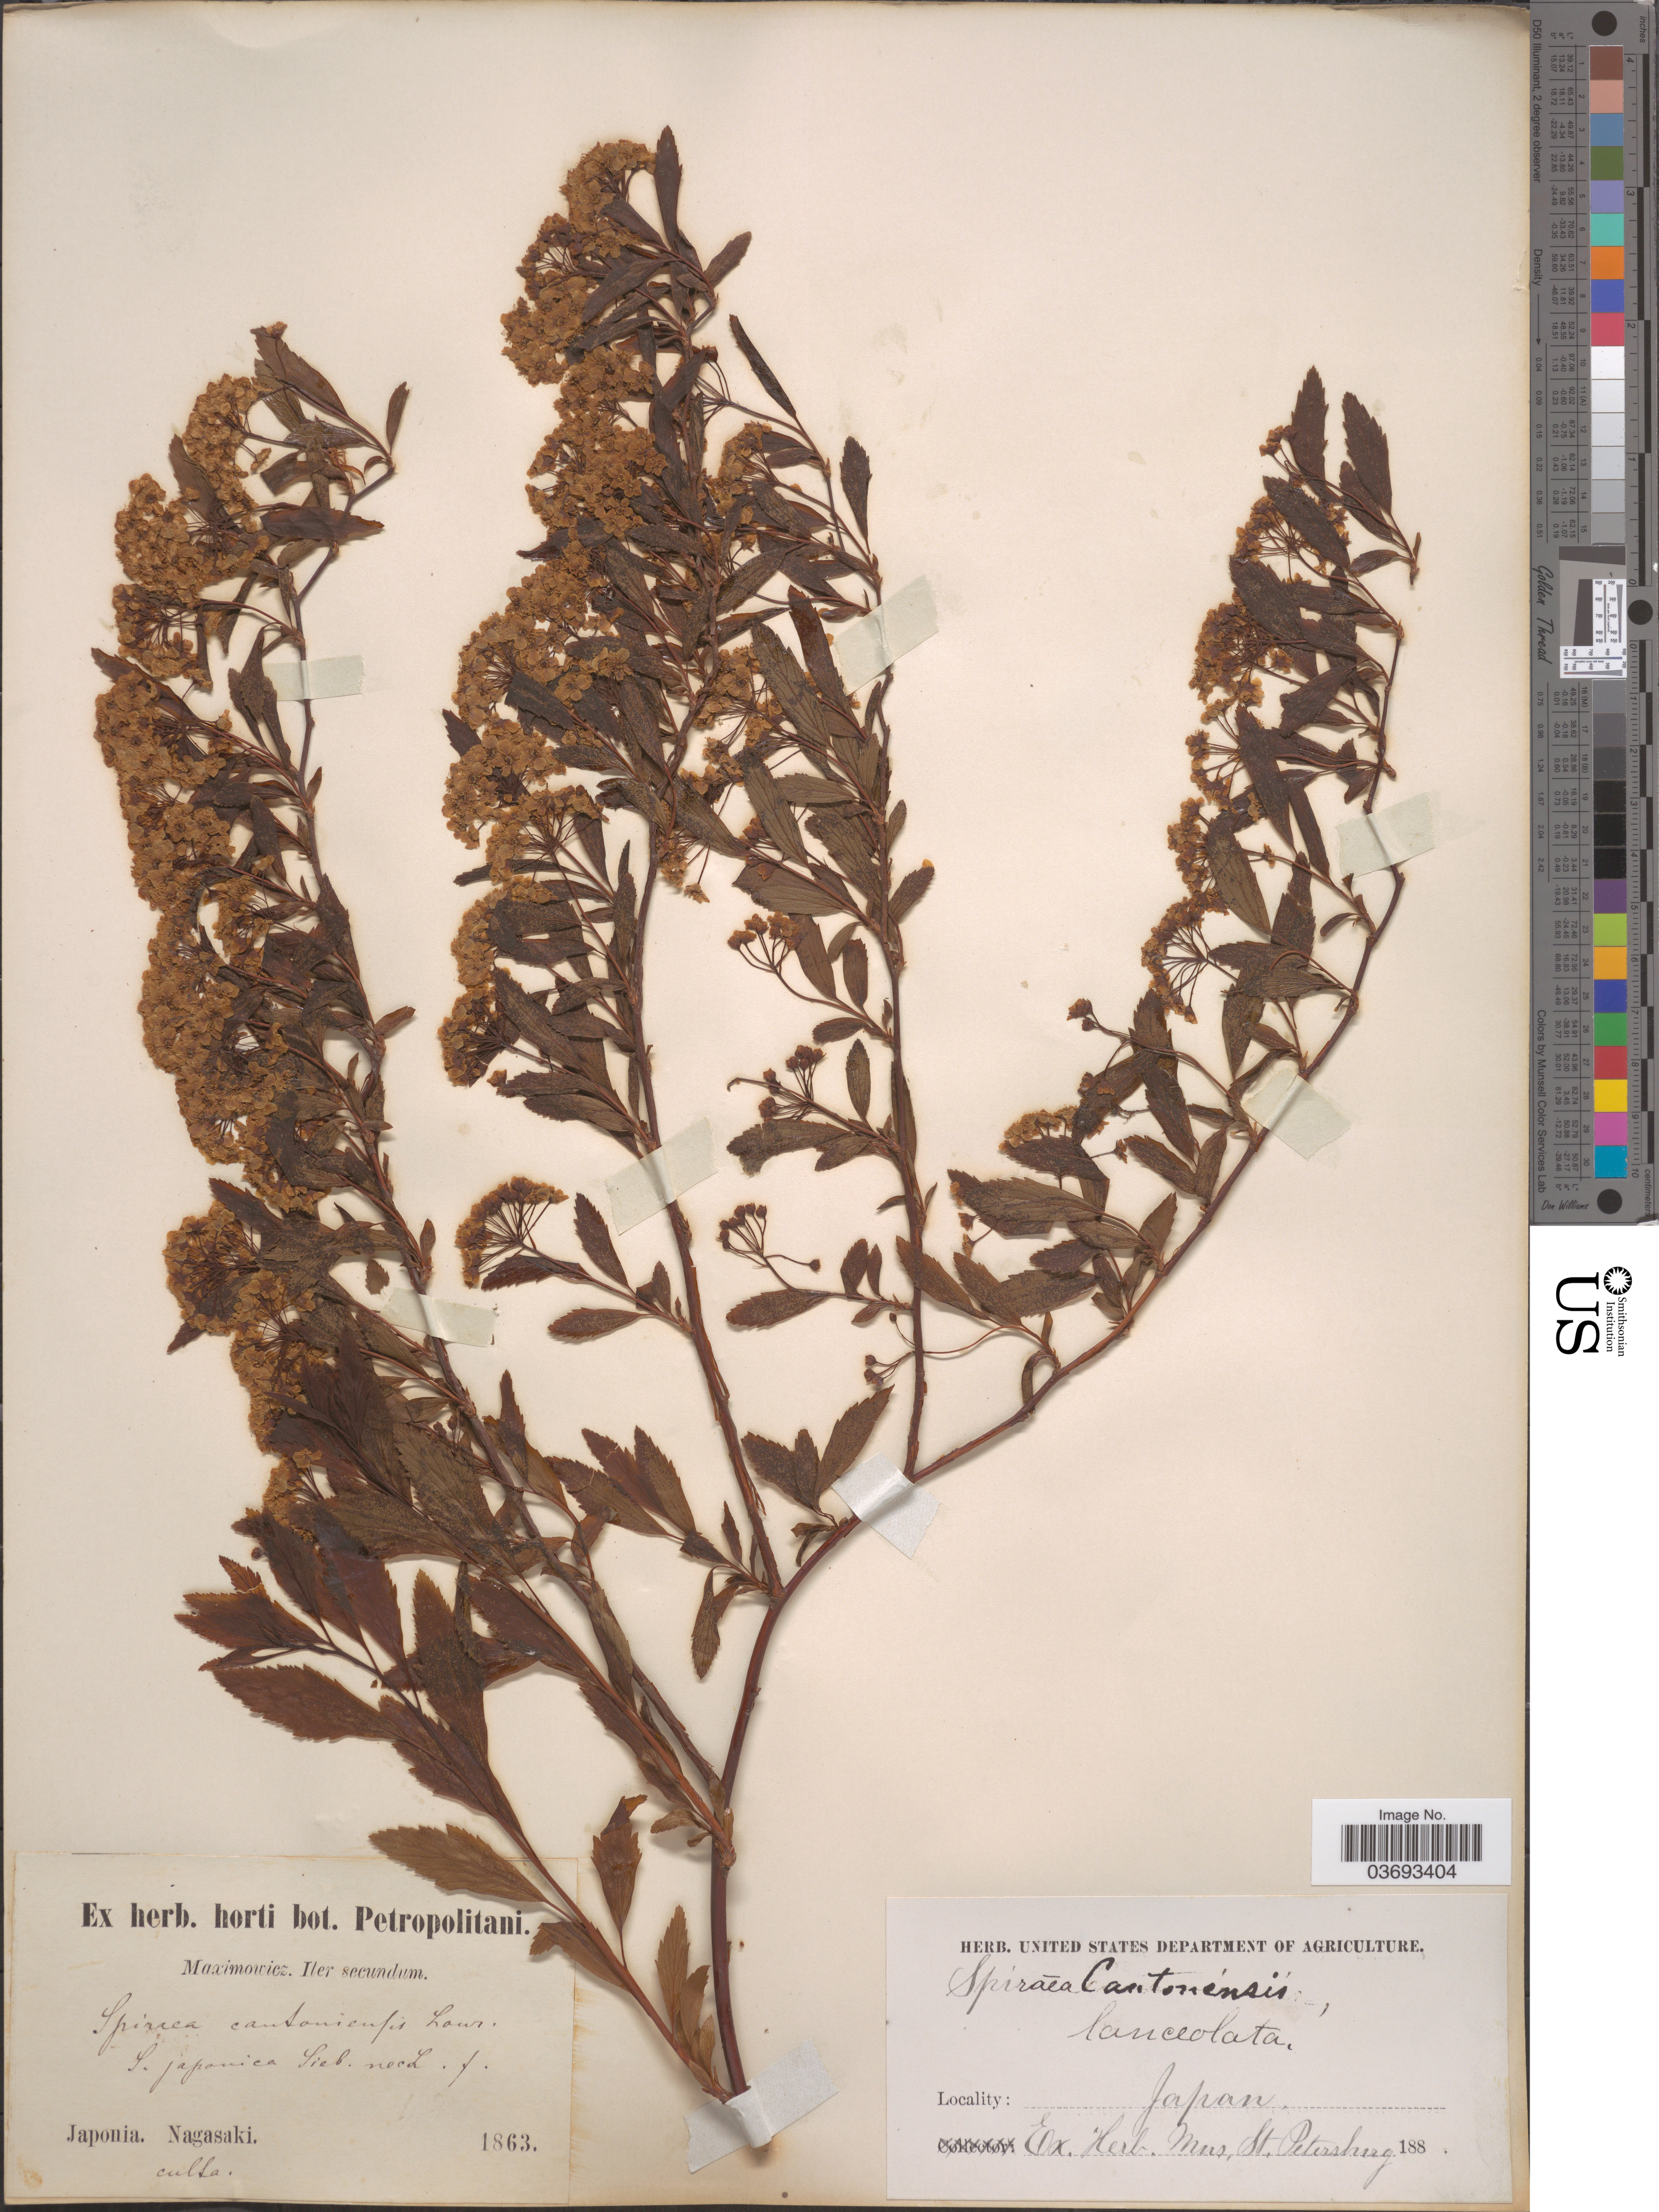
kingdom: Plantae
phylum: Tracheophyta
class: Magnoliopsida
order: Rosales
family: Rosaceae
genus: Spiraea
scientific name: Spiraea cantoniensis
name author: Lour.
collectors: Maximowicz, --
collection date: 1863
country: Japan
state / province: Nagasaki